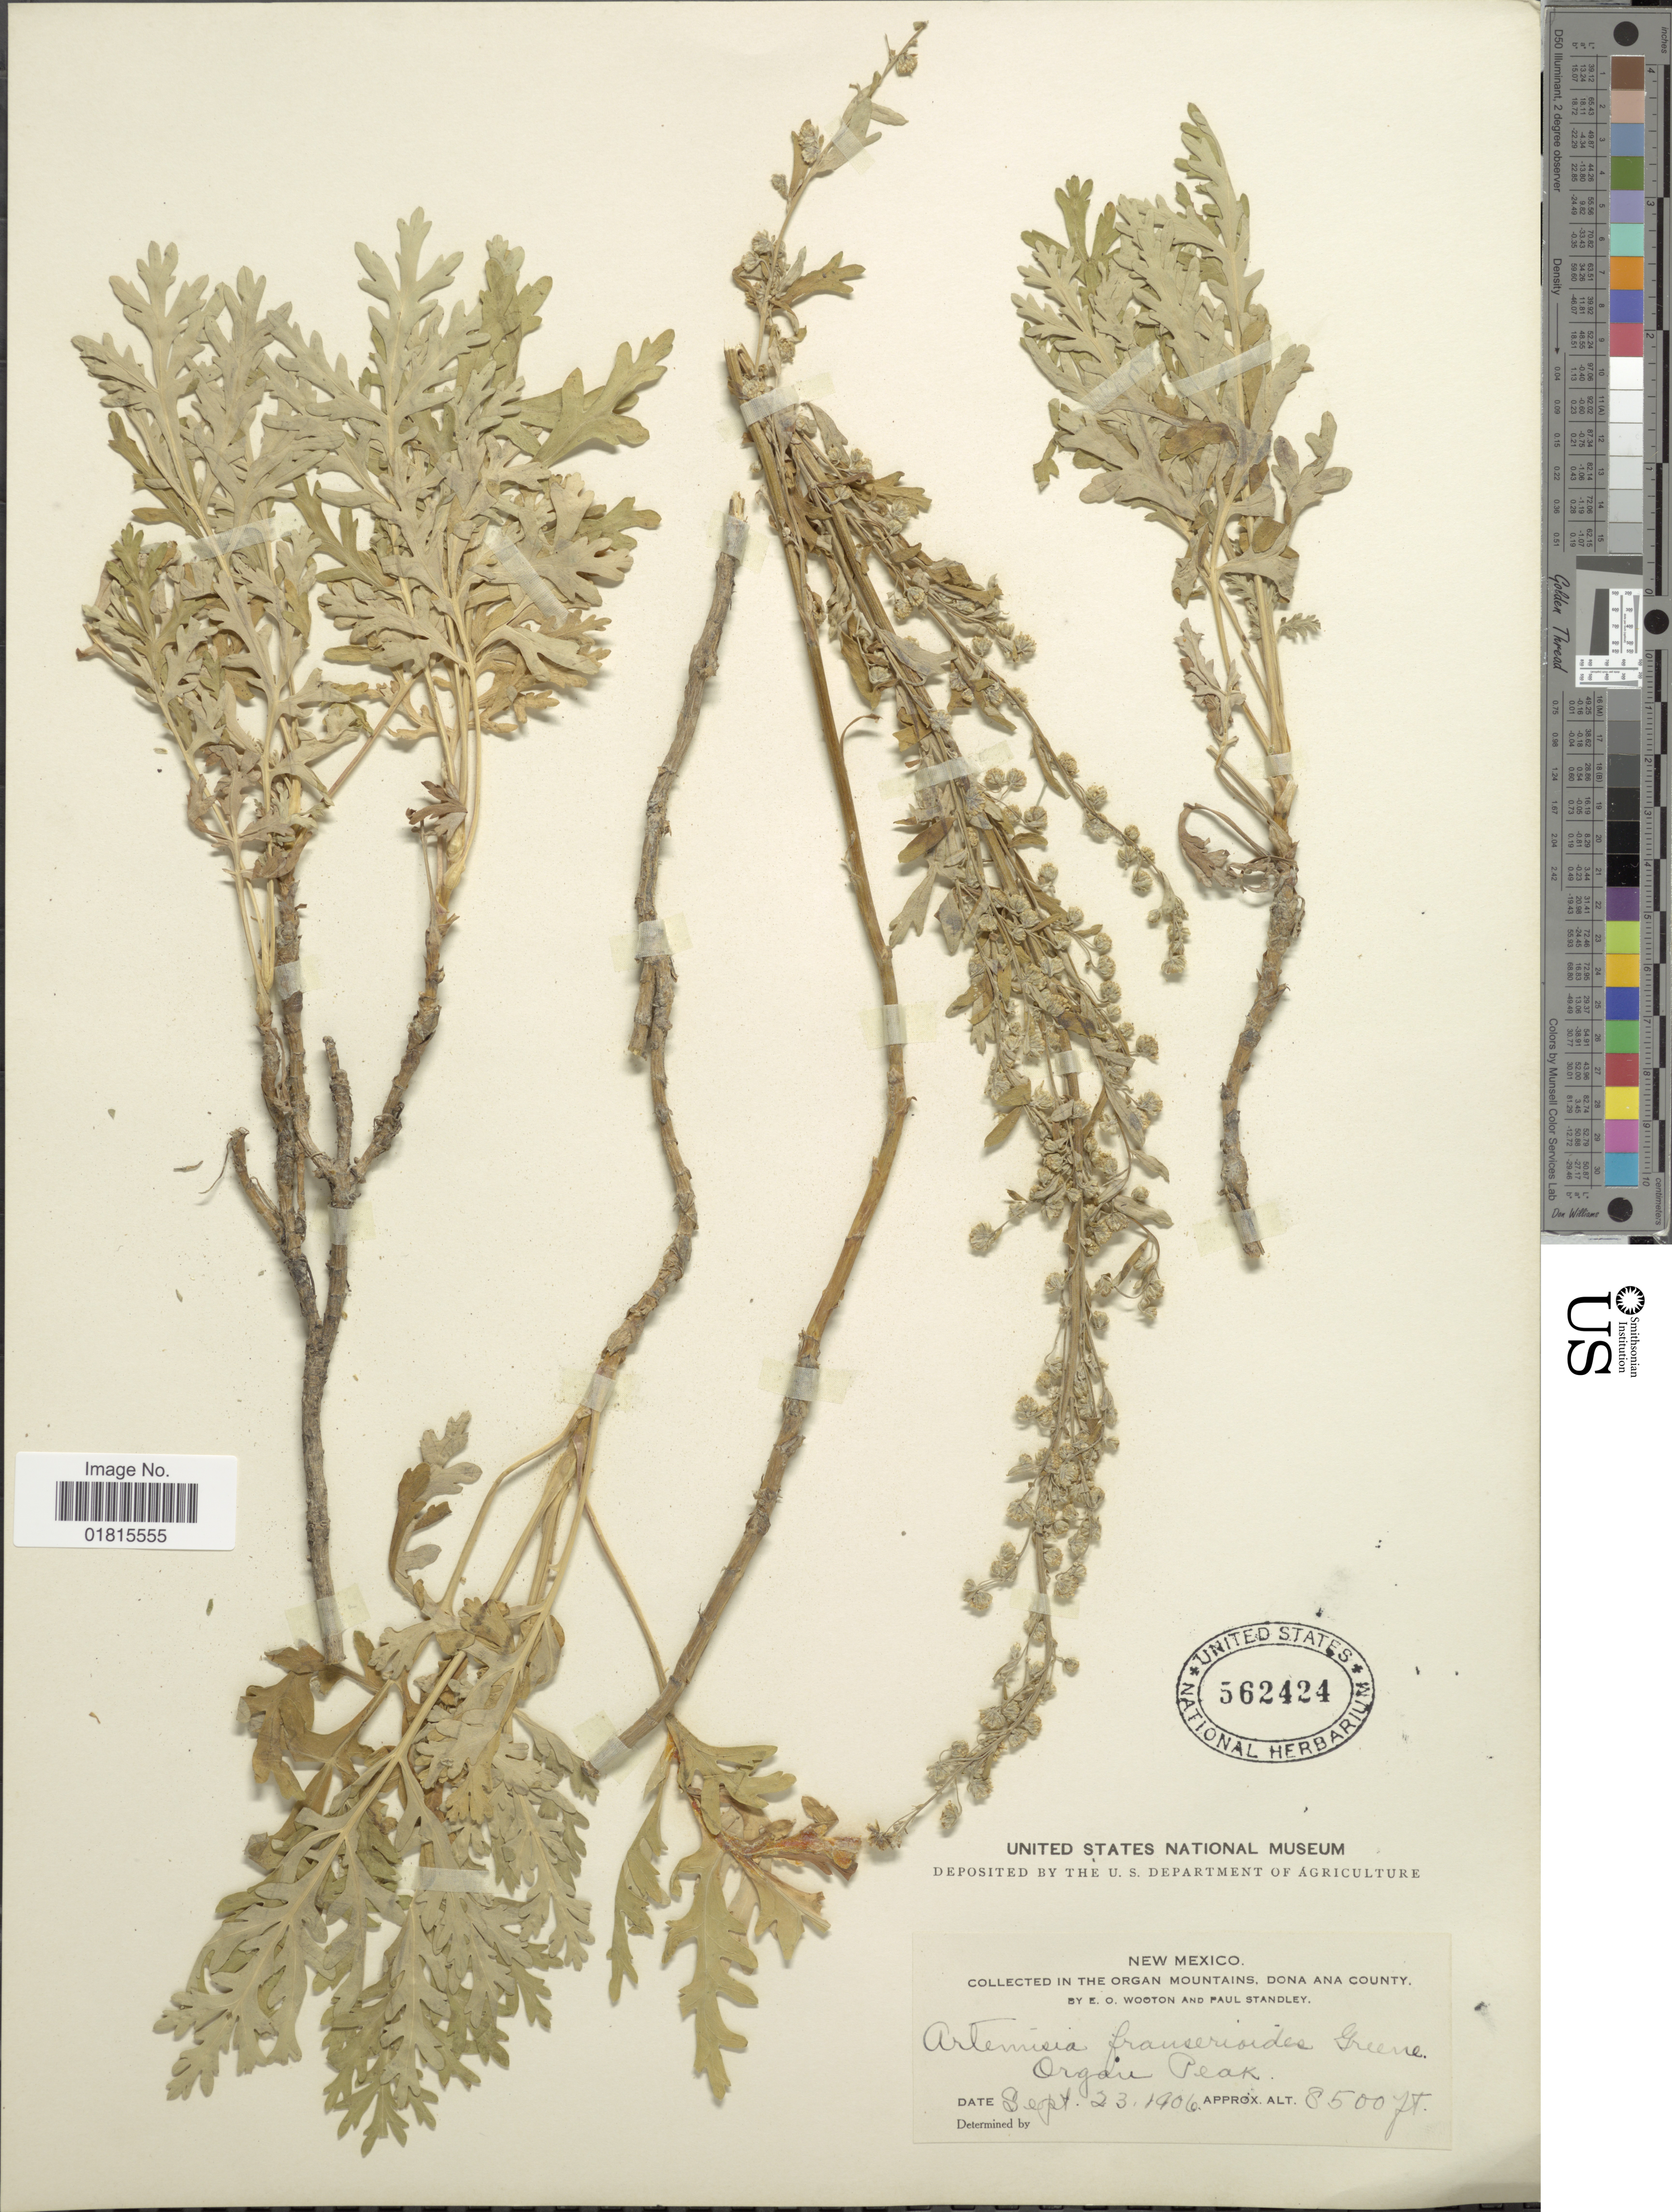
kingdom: Plantae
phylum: Tracheophyta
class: Magnoliopsida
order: Asterales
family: Asteraceae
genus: Artemisia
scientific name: Artemisia franserioides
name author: Greene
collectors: E. O. Wooton & P. C. Standley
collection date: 1906-09-23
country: United States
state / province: New Mexico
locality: In the Organ Mountains, Dona Ana County. Organ Peak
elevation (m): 2591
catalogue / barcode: US 562424